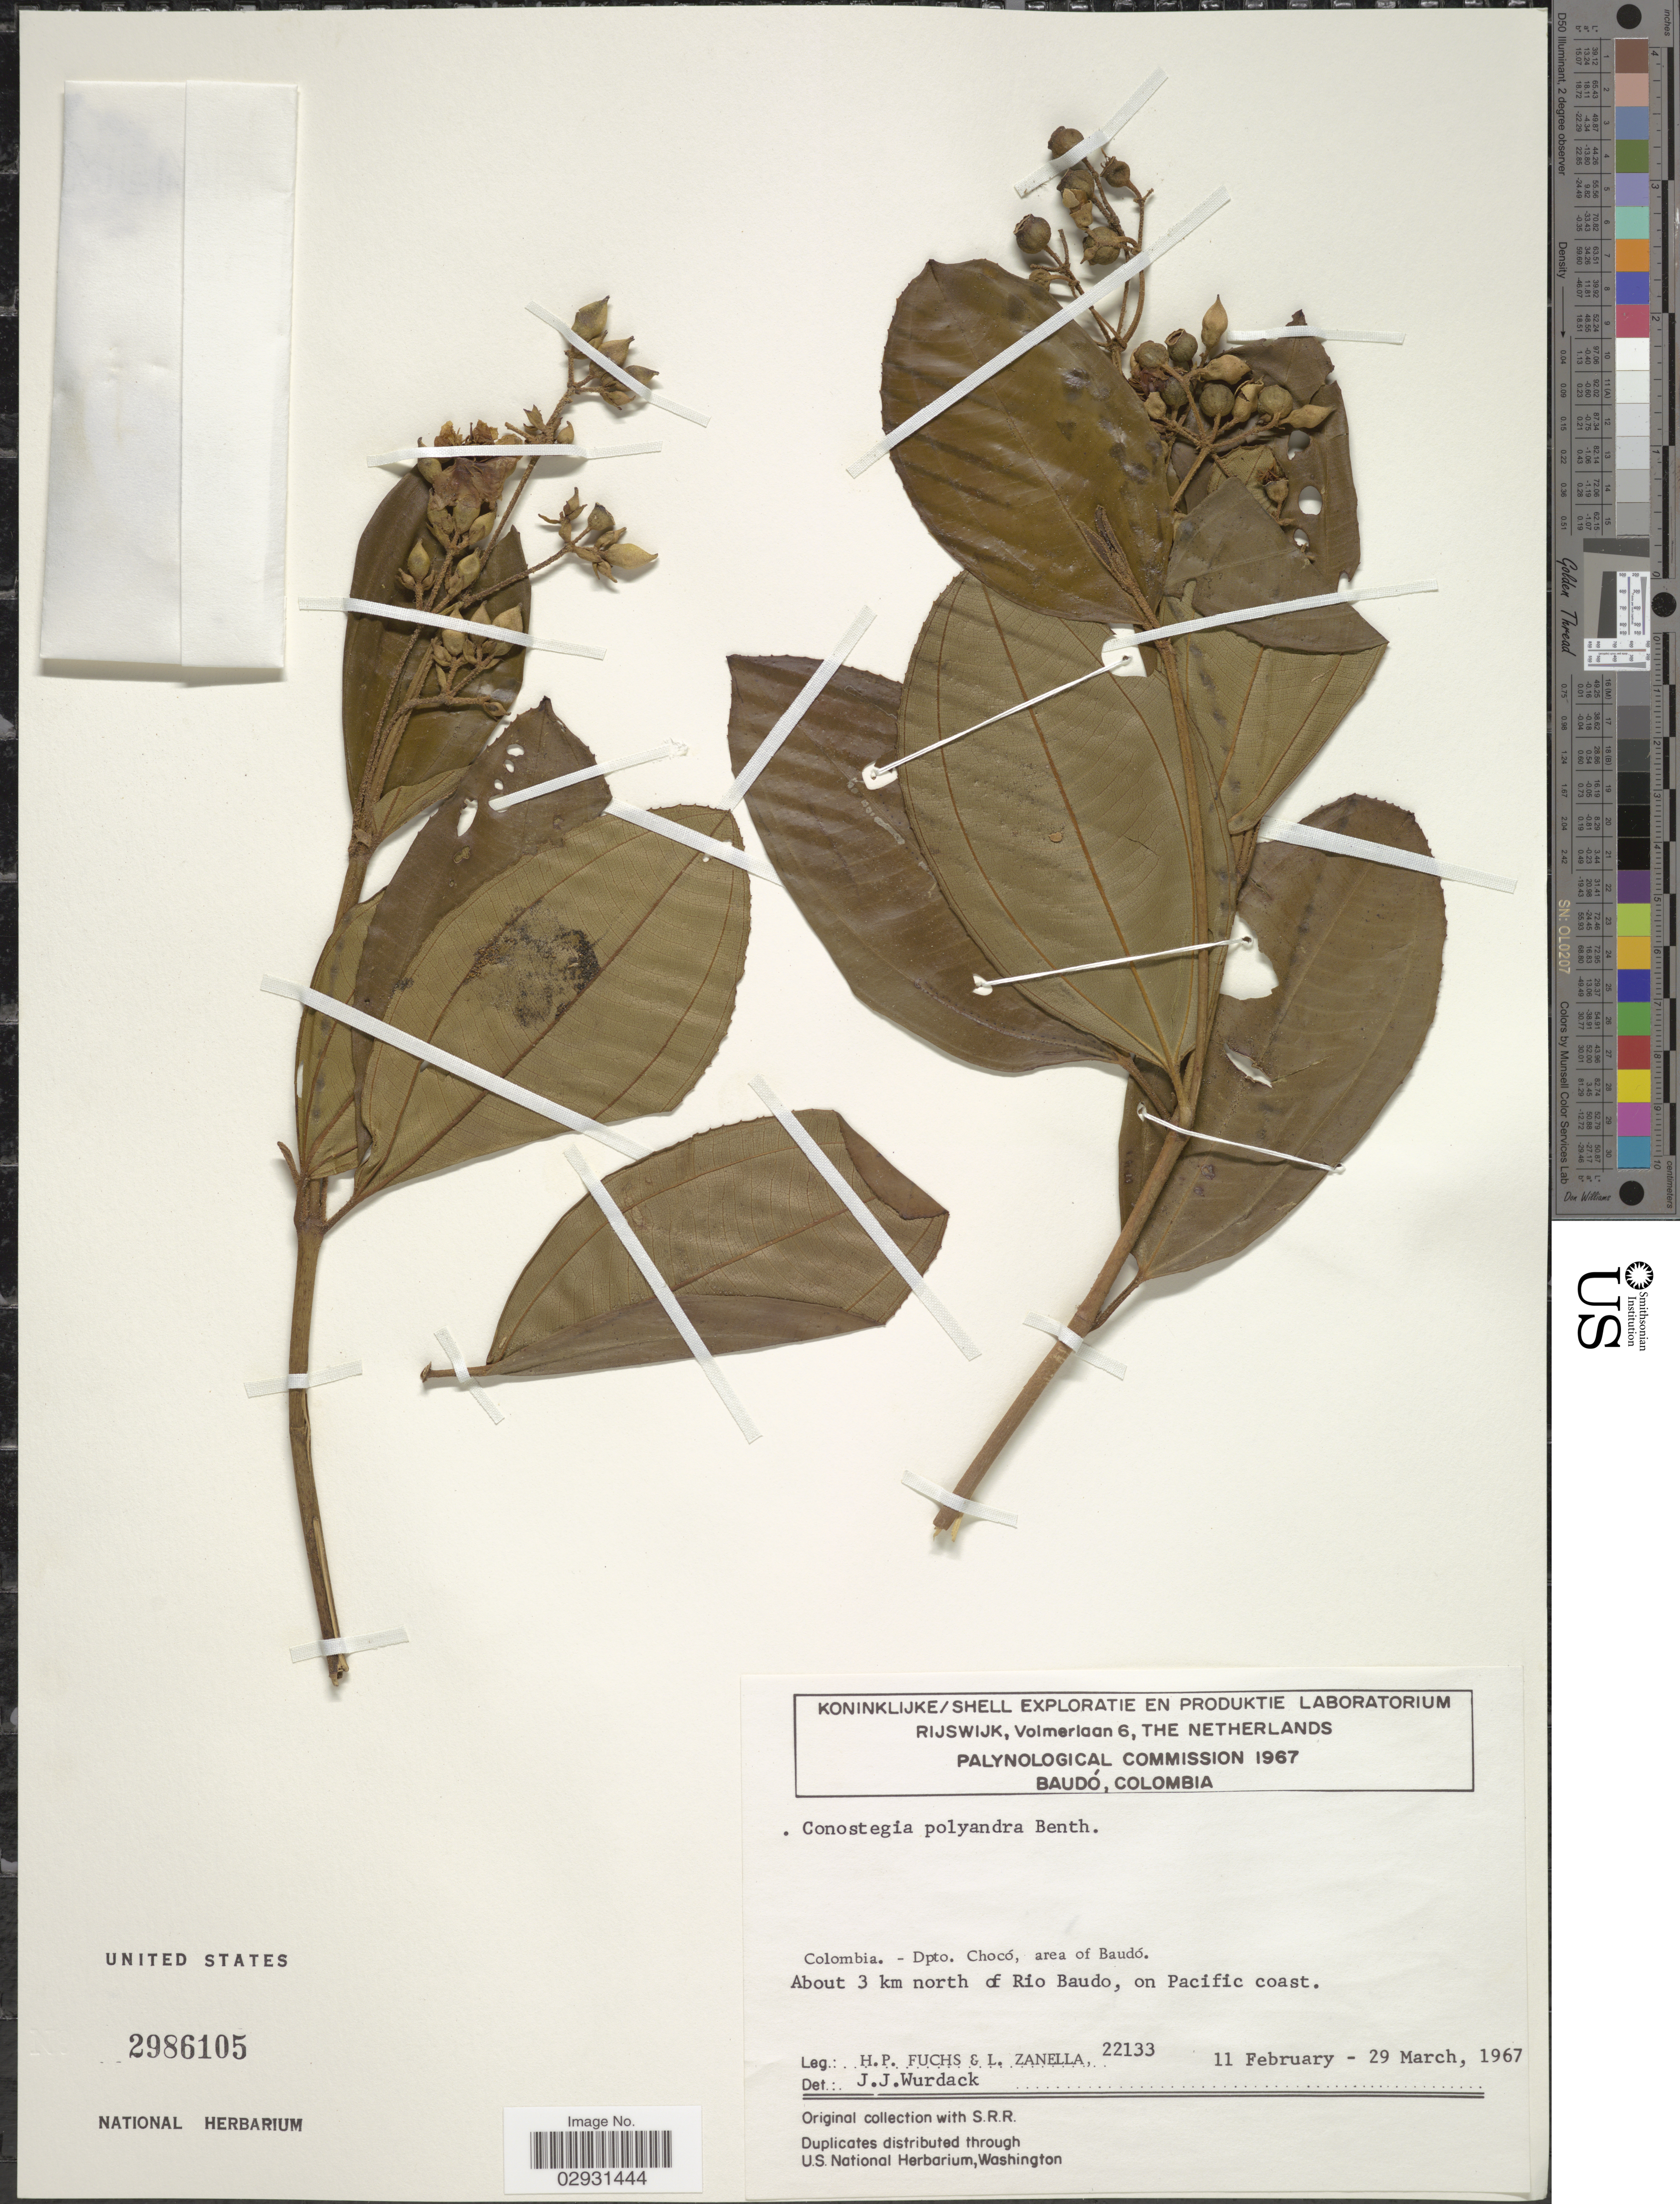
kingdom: Plantae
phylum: Tracheophyta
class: Magnoliopsida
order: Myrtales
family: Melastomataceae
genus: Conostegia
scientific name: Conostegia polyandra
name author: Benth.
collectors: H. P. Fuchs & L. Zanella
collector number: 22133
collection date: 1967-02-11/1967-03-29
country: Colombia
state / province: Chocó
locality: Dpto. Chocó, area of Baudó. About 3 km north of Rio Baudo, on Pacific coast.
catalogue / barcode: US 2986105